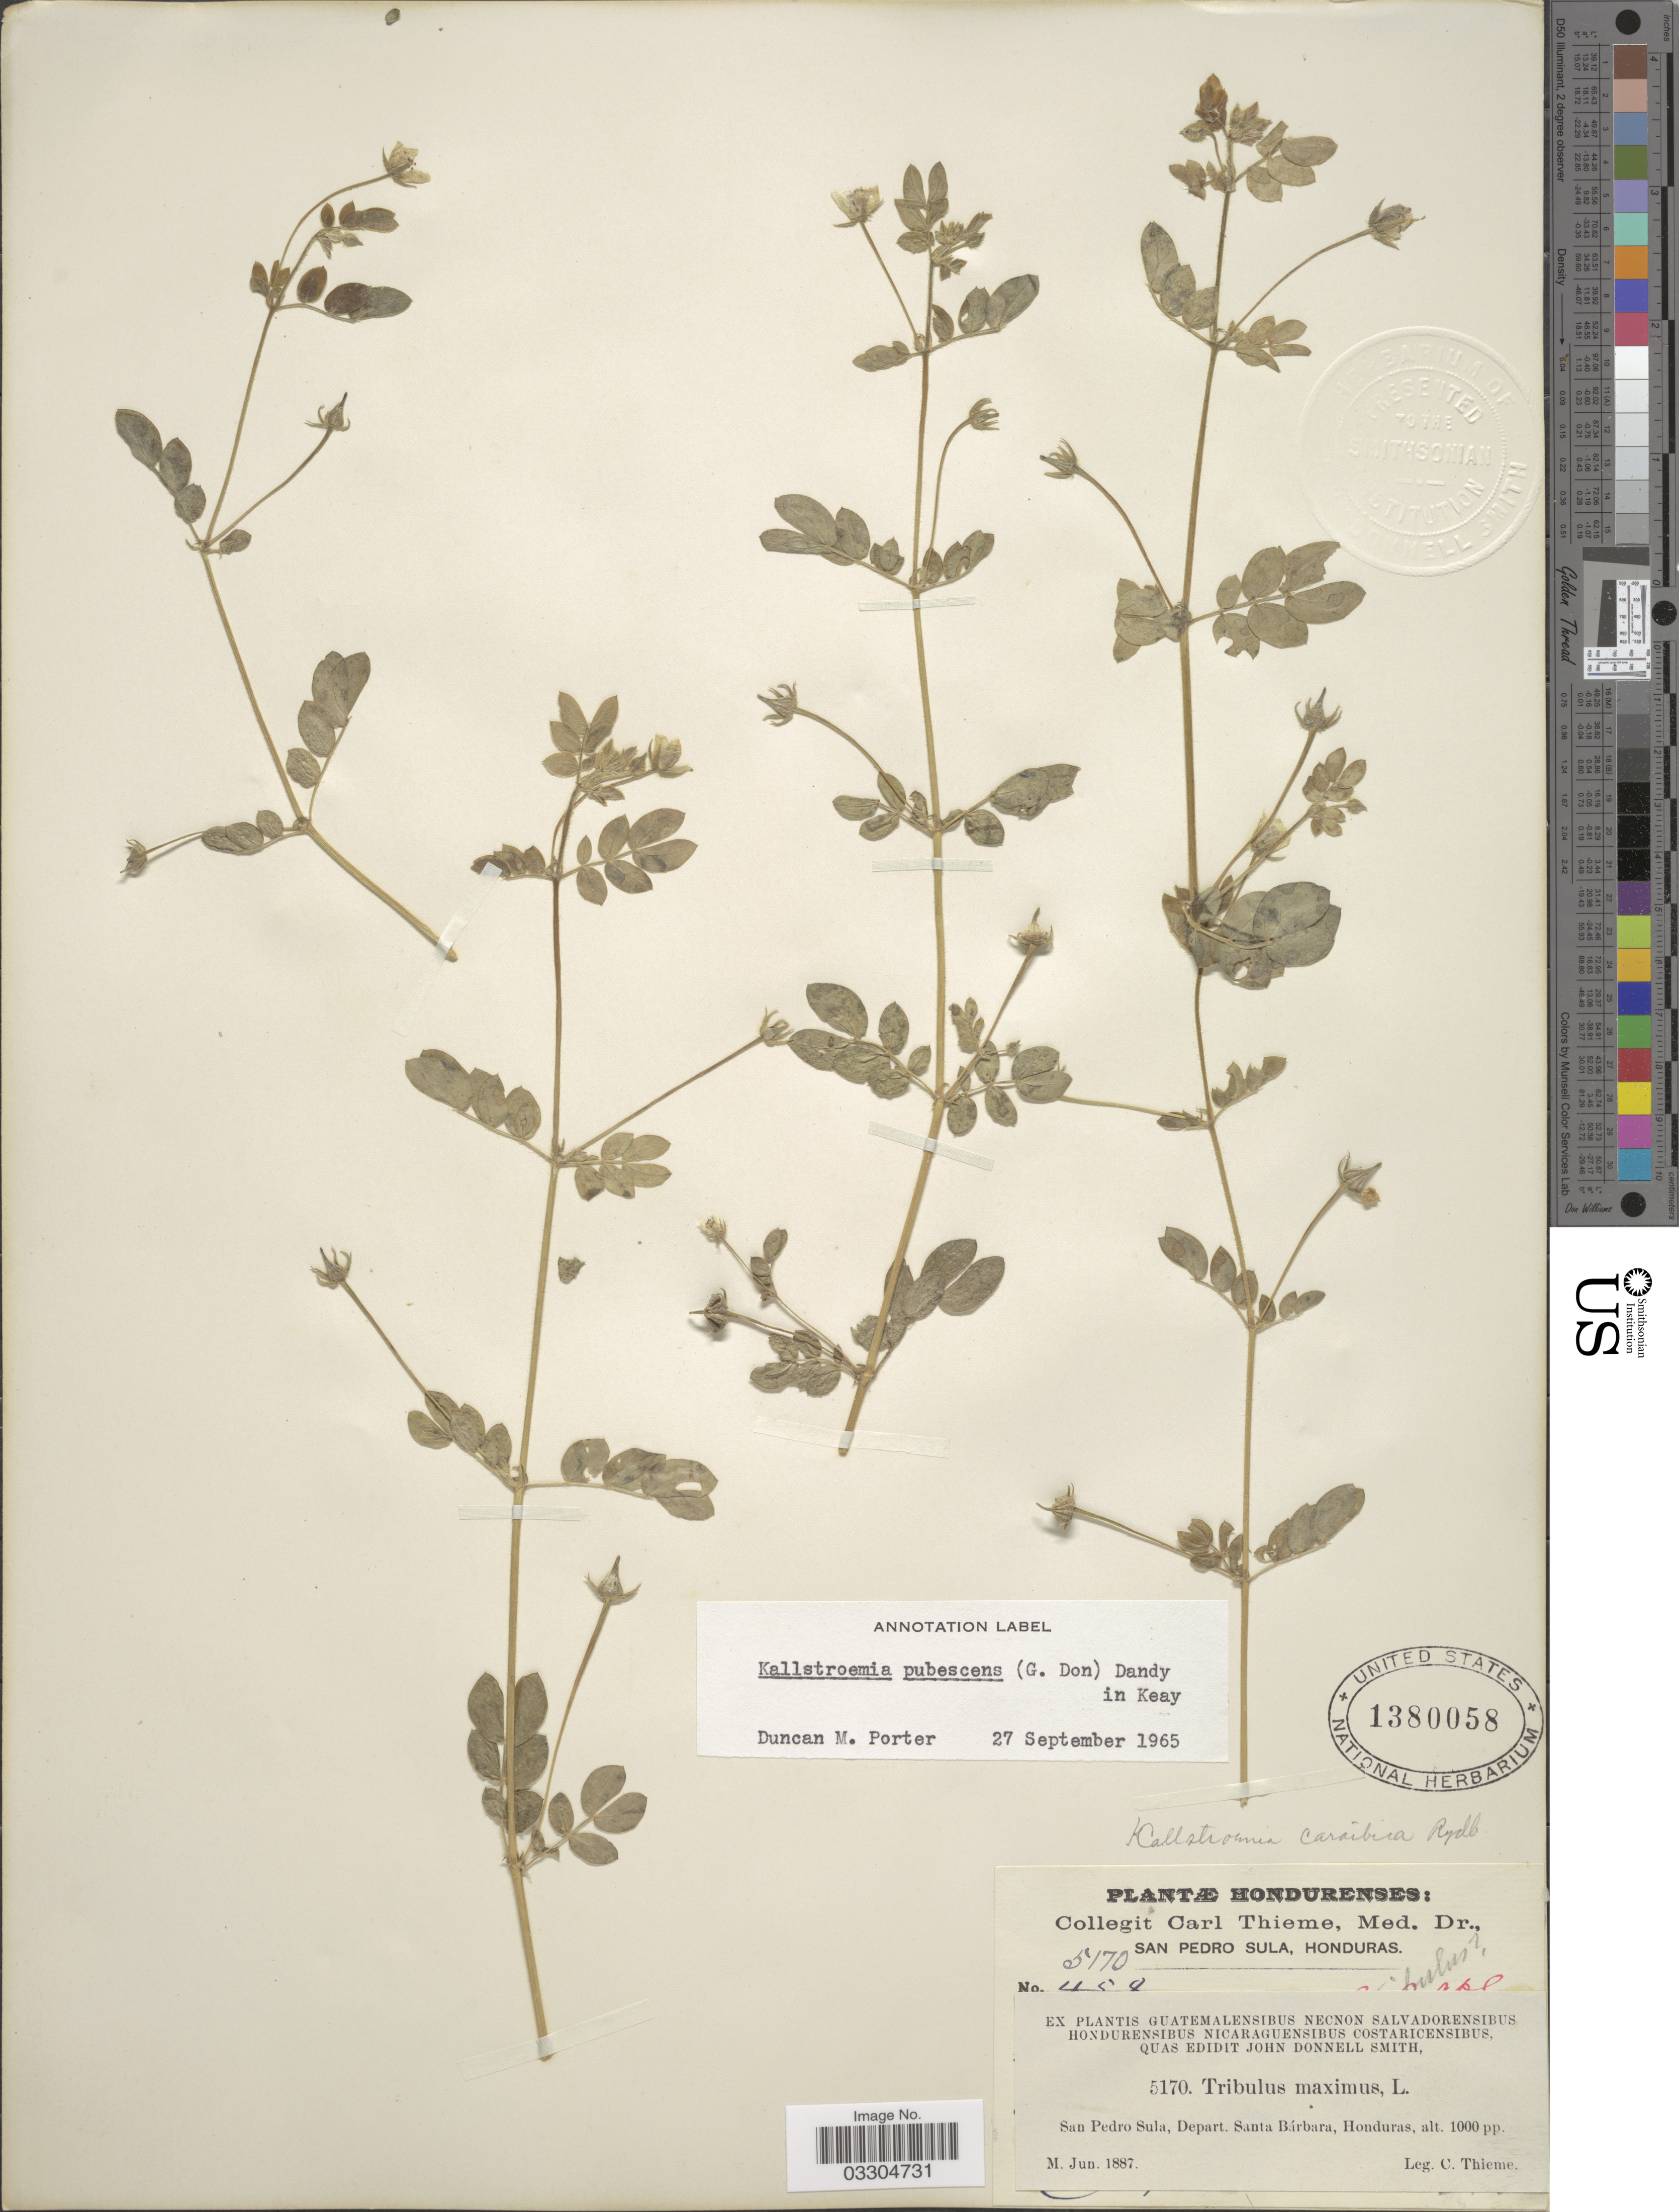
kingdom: Plantae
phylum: Tracheophyta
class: Magnoliopsida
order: Zygophyllales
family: Zygophyllaceae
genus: Kallstroemia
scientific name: Kallstroemia pubescens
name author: (G. Don) Dandy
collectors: C. Thieme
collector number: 5170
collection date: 1887-06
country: Honduras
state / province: Santa Bárbara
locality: San Pedro Sula, Depart. Santa Bárbara.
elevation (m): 305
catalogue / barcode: US 1380058